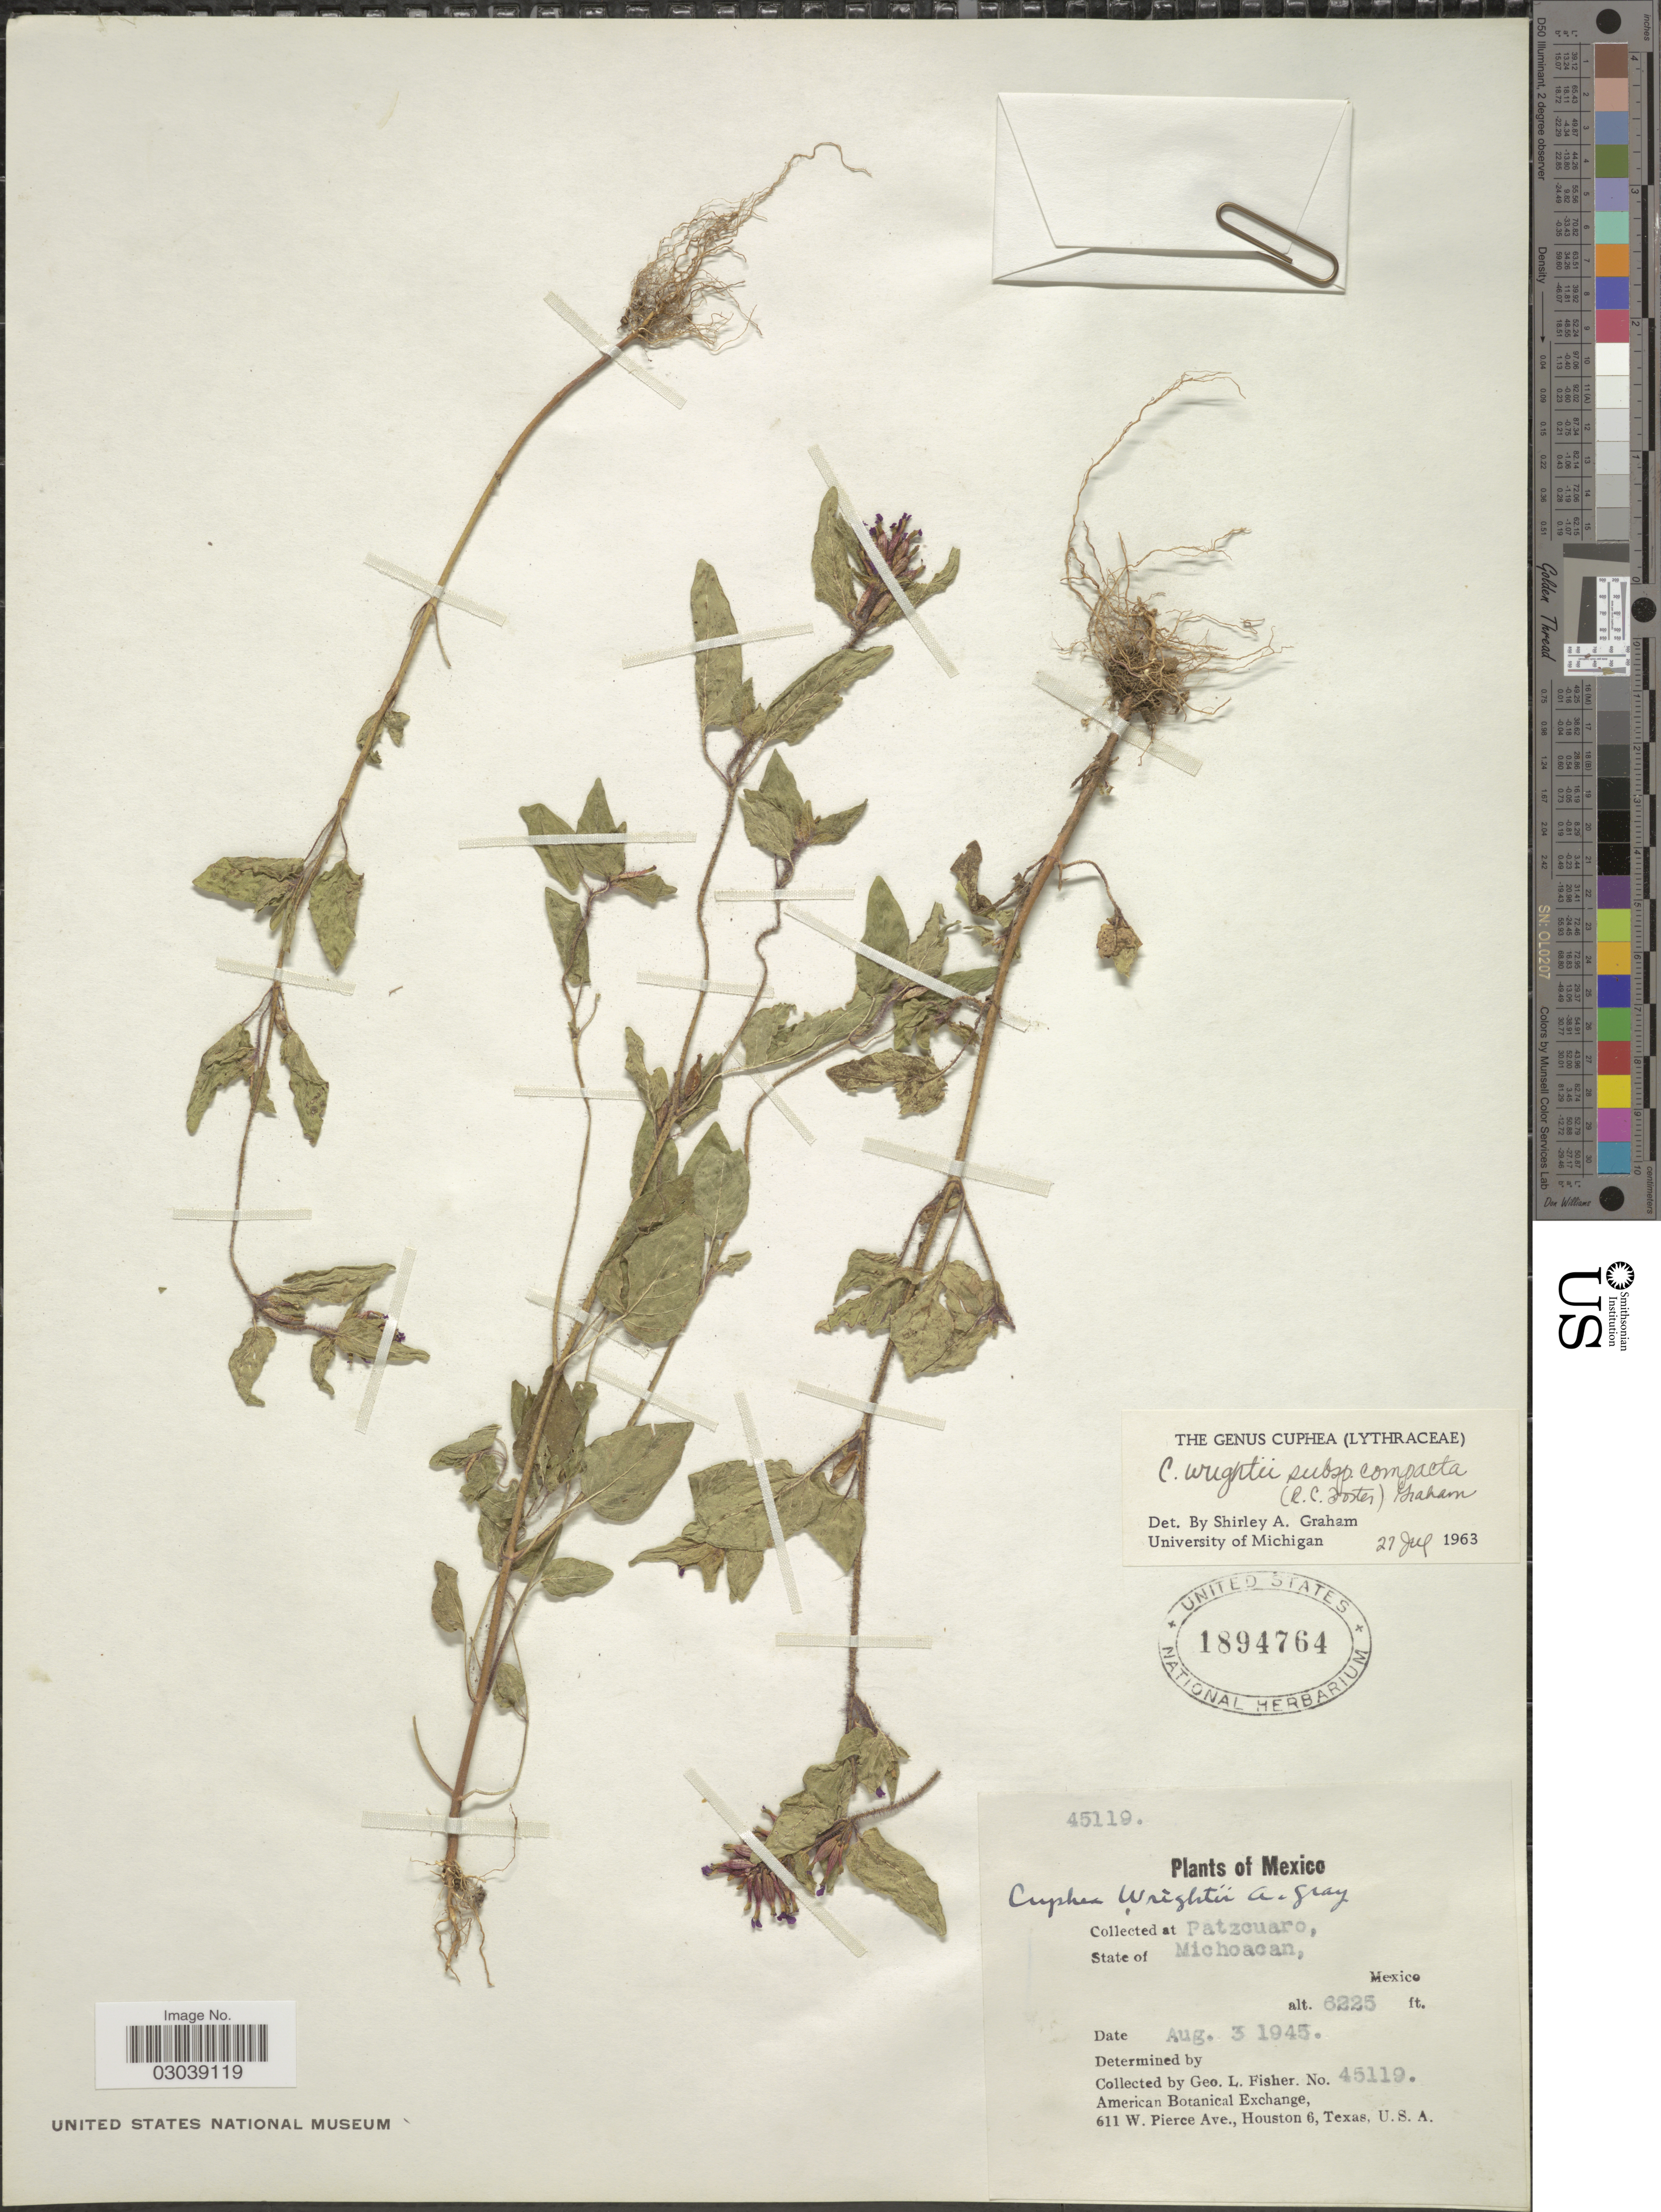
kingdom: Plantae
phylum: Tracheophyta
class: Magnoliopsida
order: Myrtales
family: Lythraceae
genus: Cuphea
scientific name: Cuphea wrightii subsp. compacta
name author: R.C. Foster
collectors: G. L. Fisher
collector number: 45119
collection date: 1945-08-03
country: Mexico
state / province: Michoacán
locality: At Patzcuaro.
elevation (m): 1897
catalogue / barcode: US 1894764